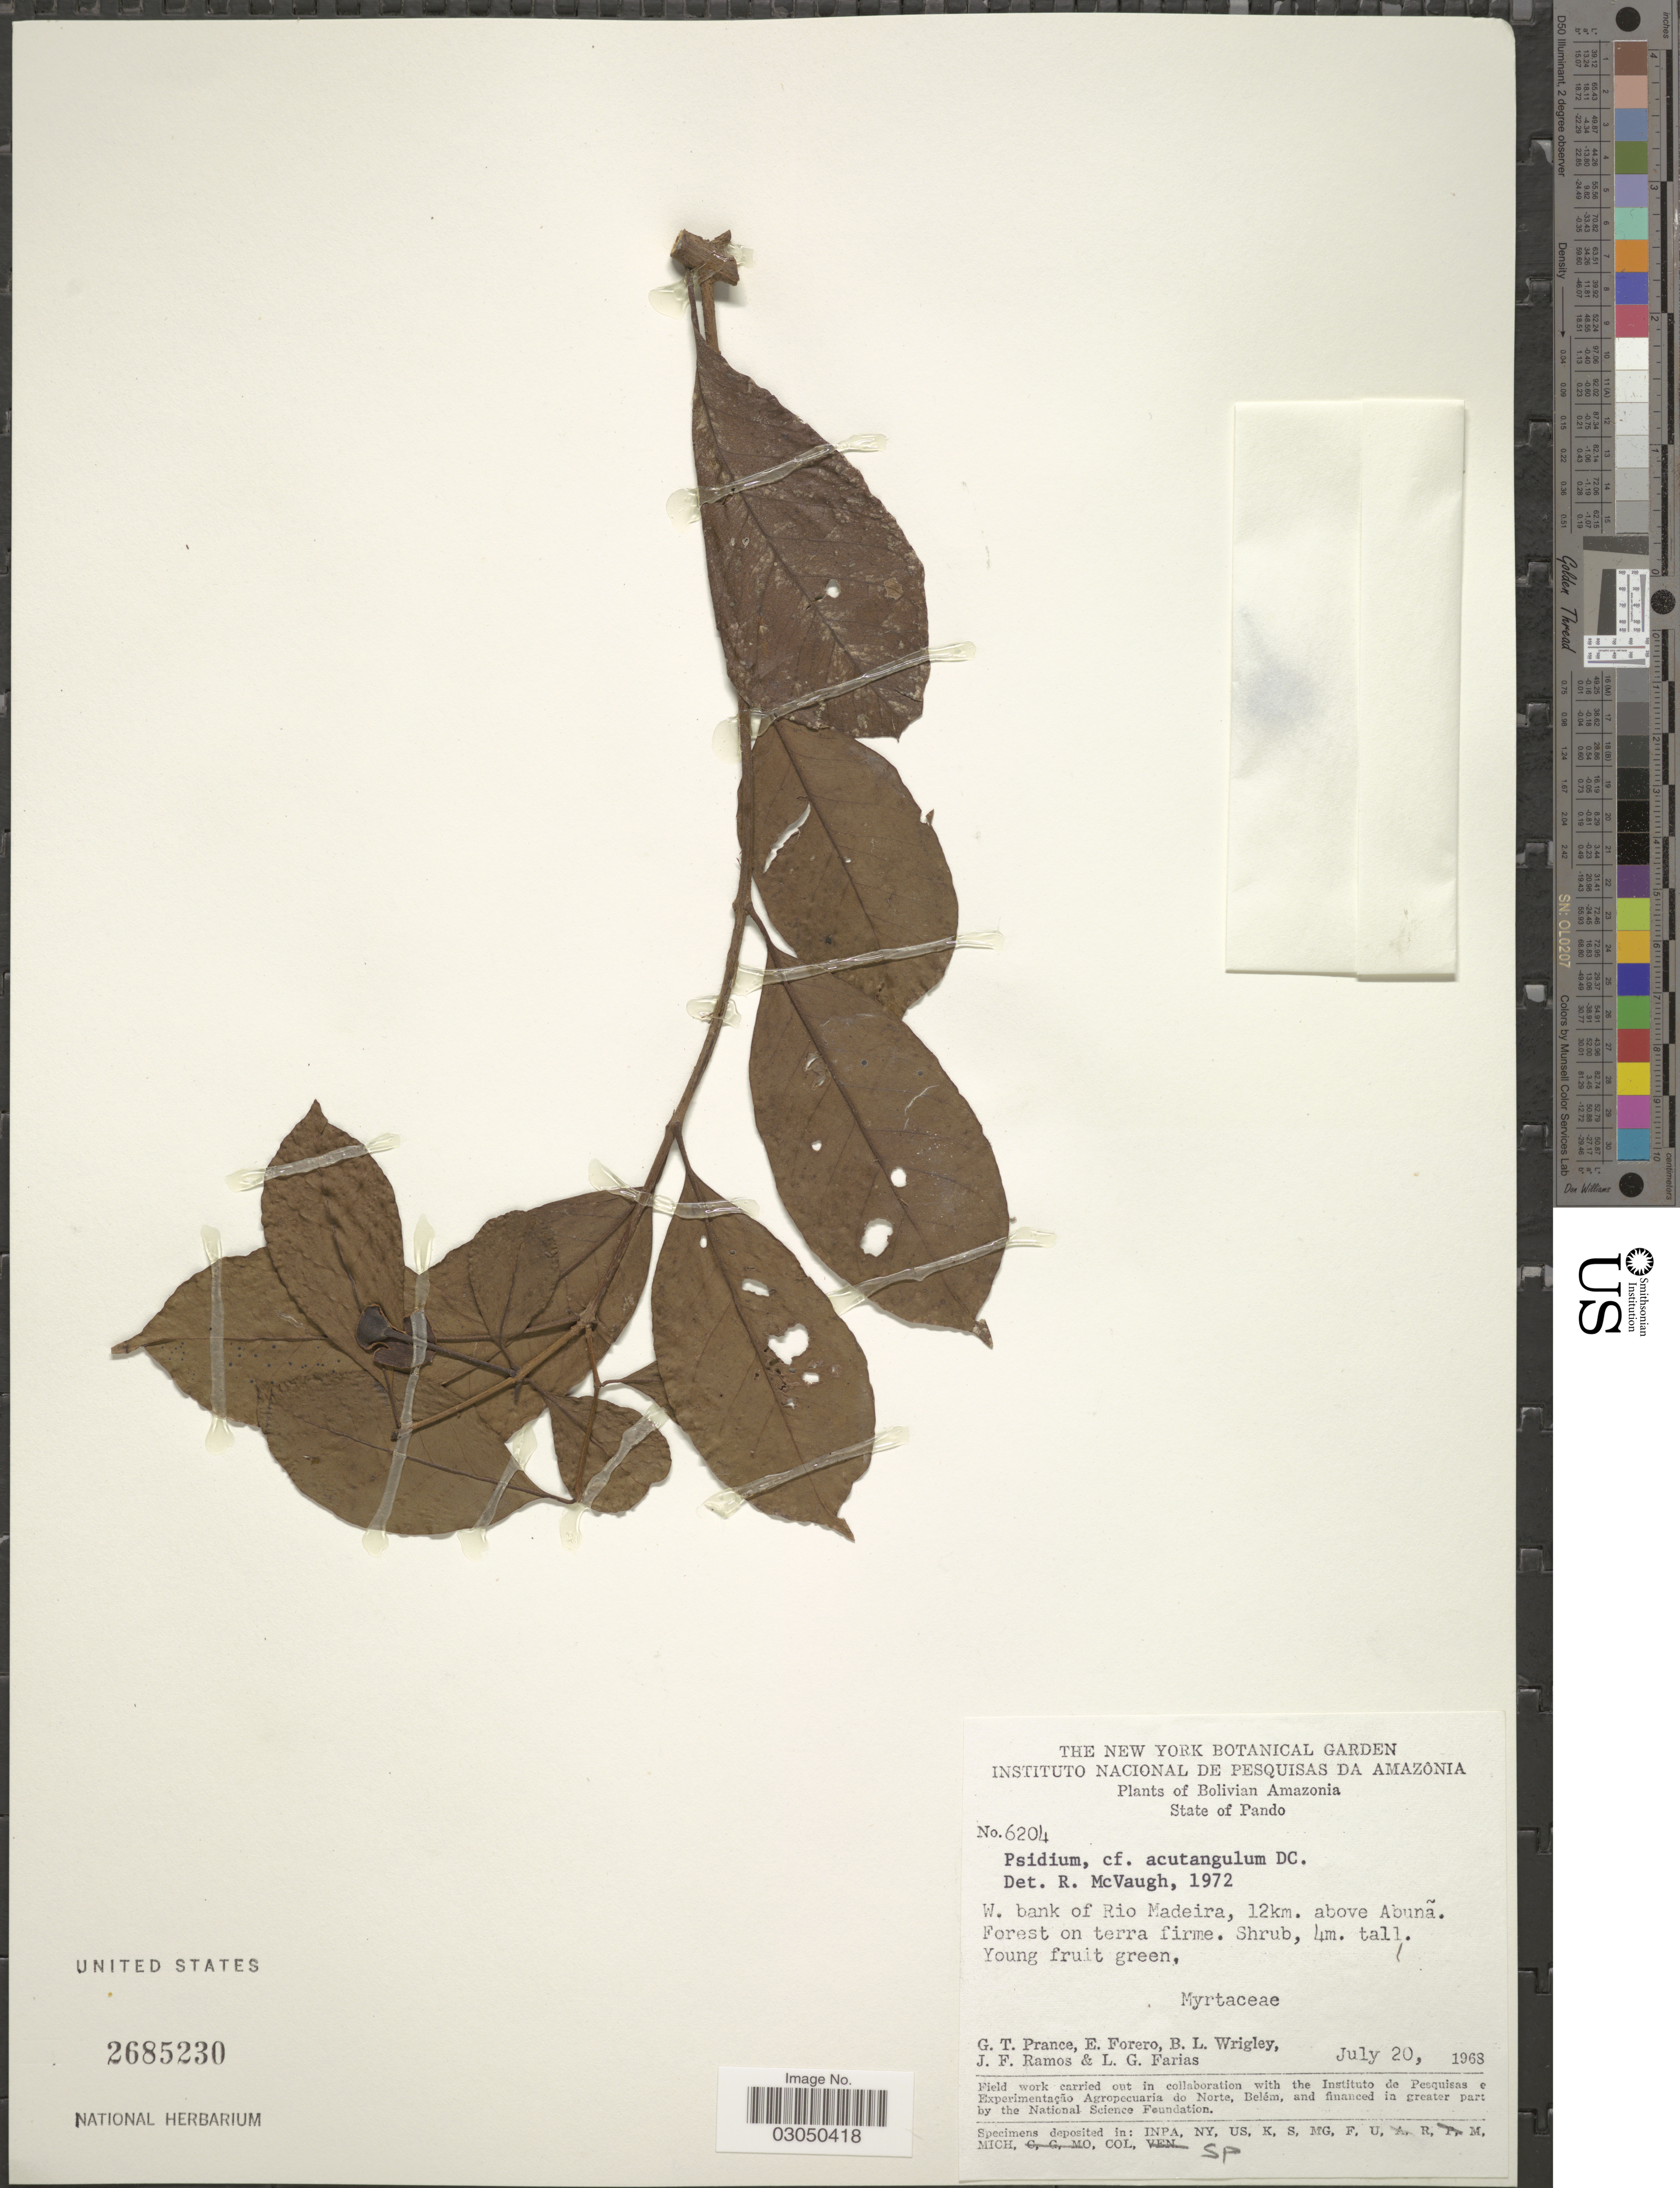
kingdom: Plantae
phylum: Tracheophyta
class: Magnoliopsida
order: Myrtales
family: Myrtaceae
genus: Psidium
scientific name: Psidium acutangulum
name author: (DC.) DC.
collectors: G. T. Prance, E. Forero, B. L. Wrigley, J. F. Ramos & L. G. Farias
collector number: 6204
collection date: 1968-07-20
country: Bolivia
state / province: Pando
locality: Bolivian Amazonia. State of Pando. W. bank of Rio Madeira, 12km. above Abuña.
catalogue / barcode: US 2685230